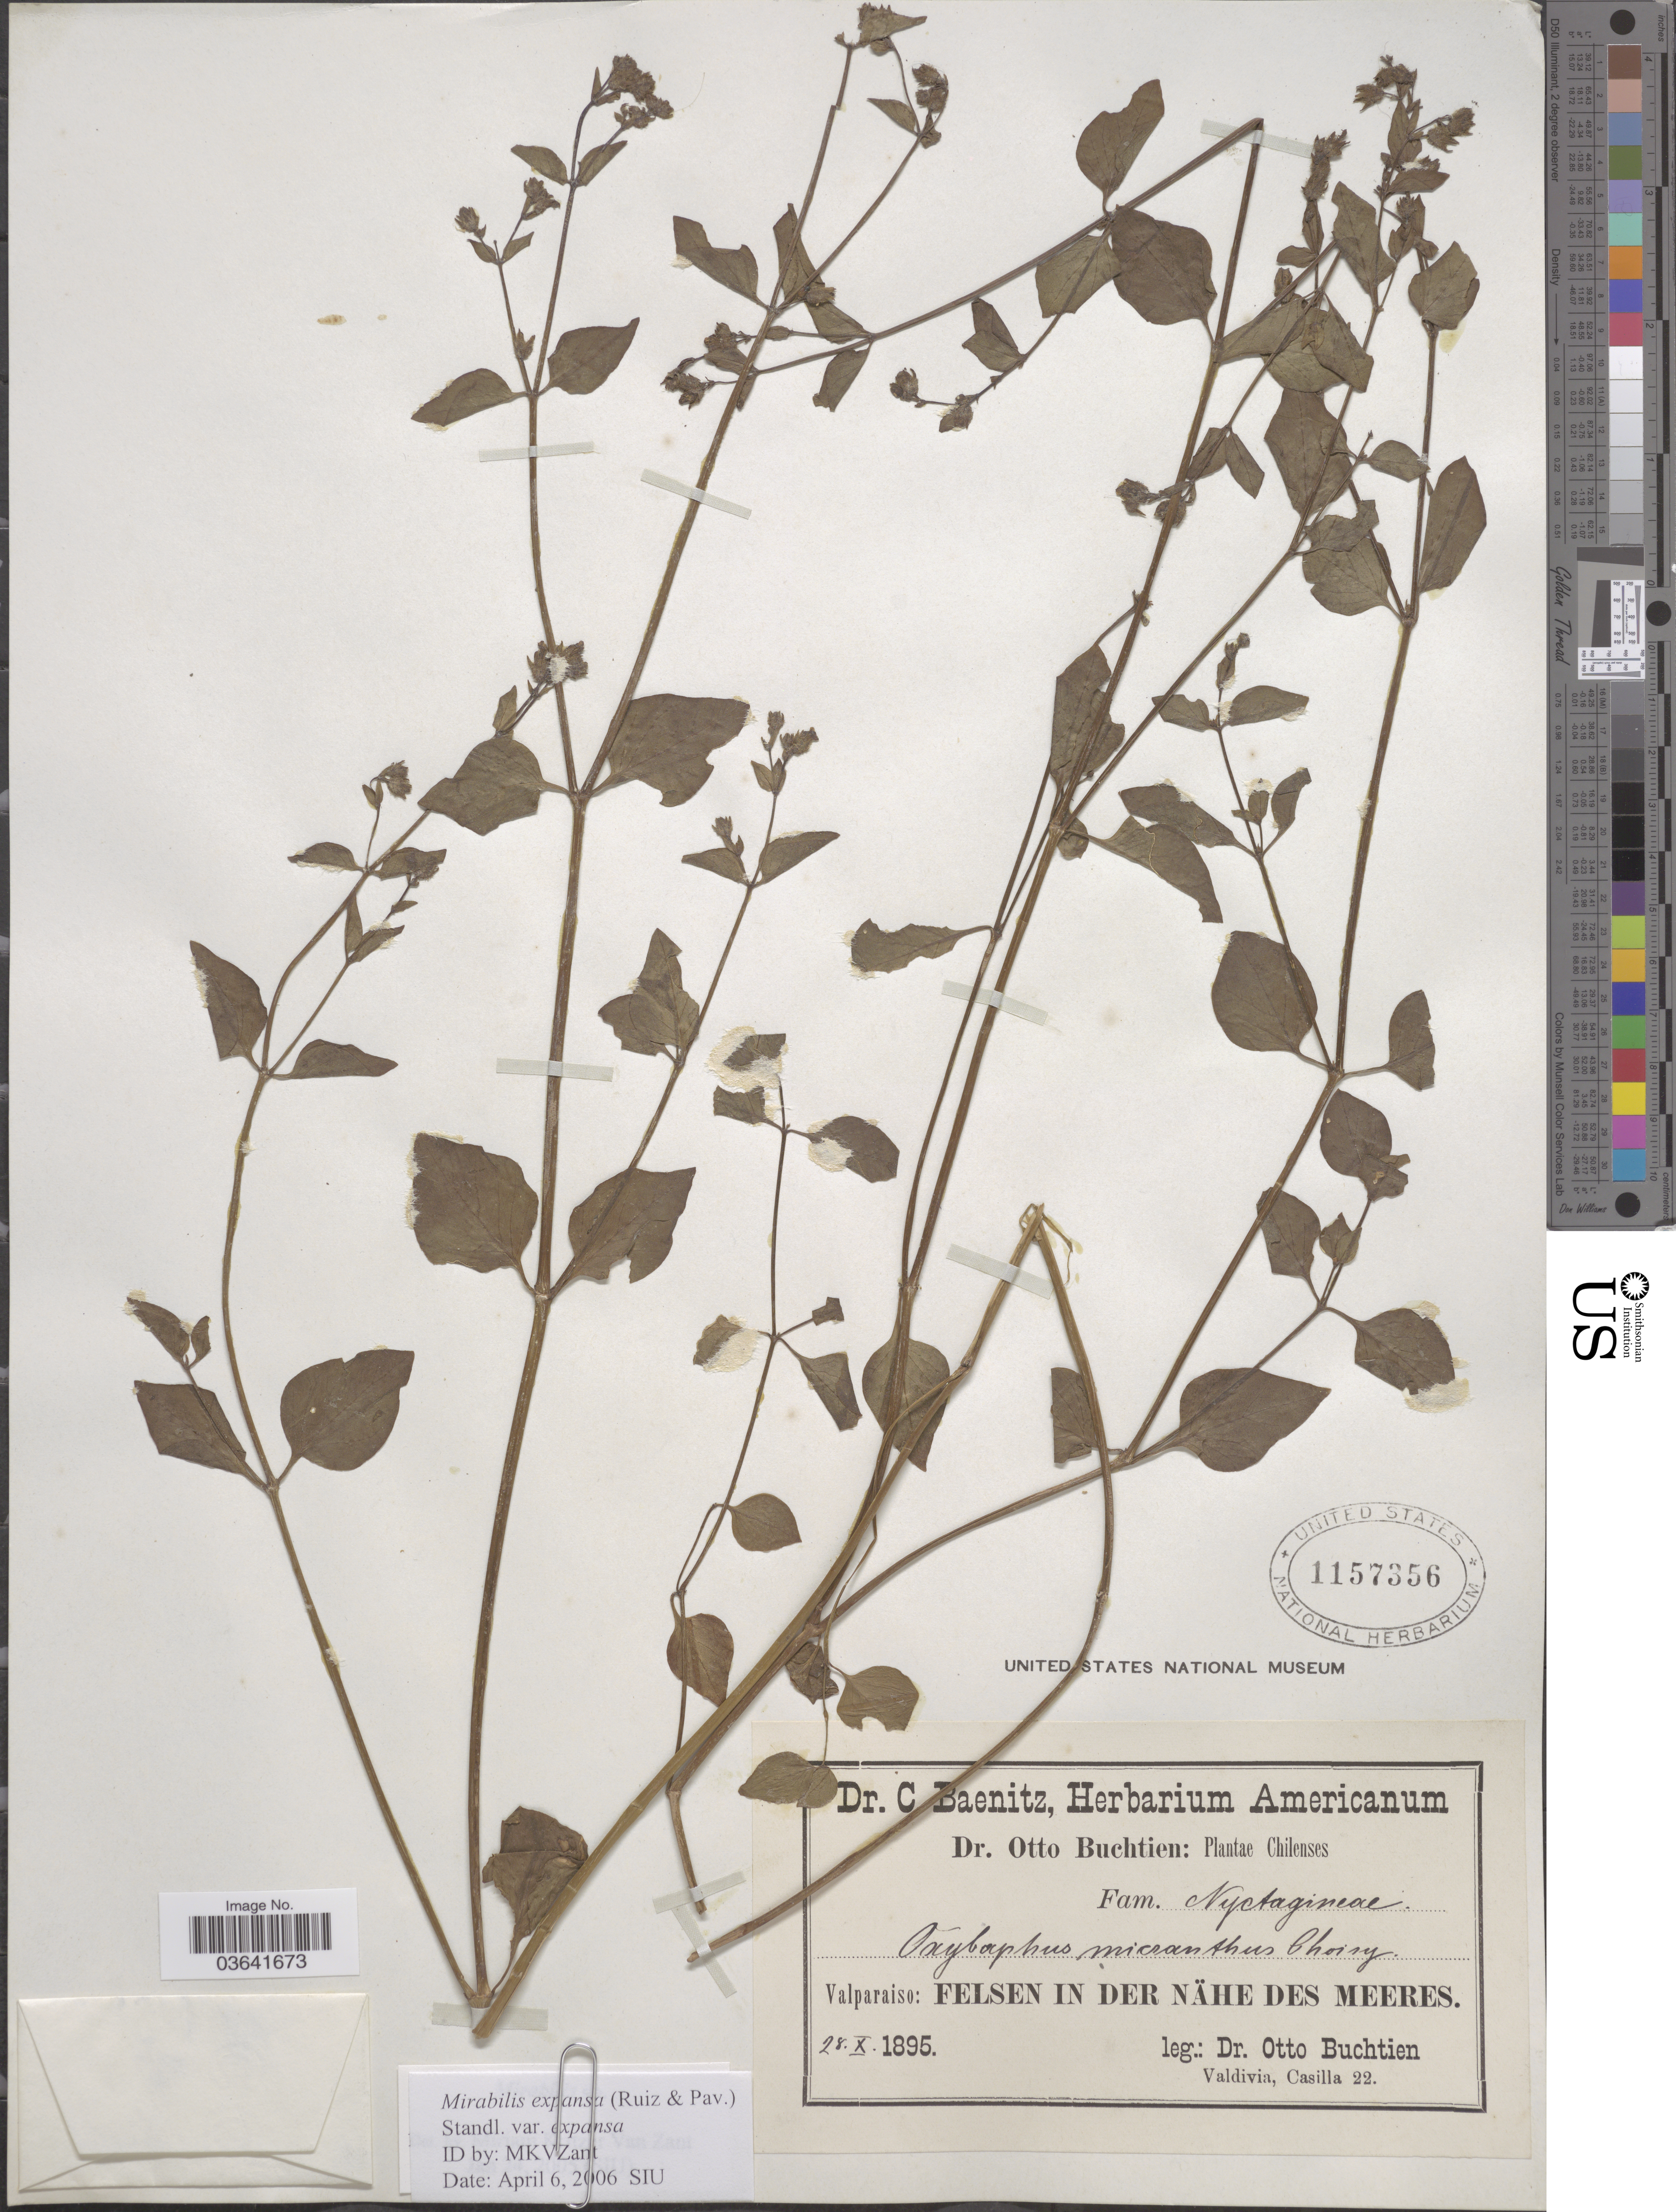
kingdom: Plantae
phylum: Tracheophyta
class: Magnoliopsida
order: Caryophyllales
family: Nyctaginaceae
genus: Mirabilis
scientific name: Mirabilis expansa var. expansa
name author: (Ruiz & Pav.) Standl.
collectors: O. Buchtien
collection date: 1895-10-28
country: Chile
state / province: Valparaíso (V)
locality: Felsen in der Nähe des Meeres.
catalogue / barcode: US 1157356